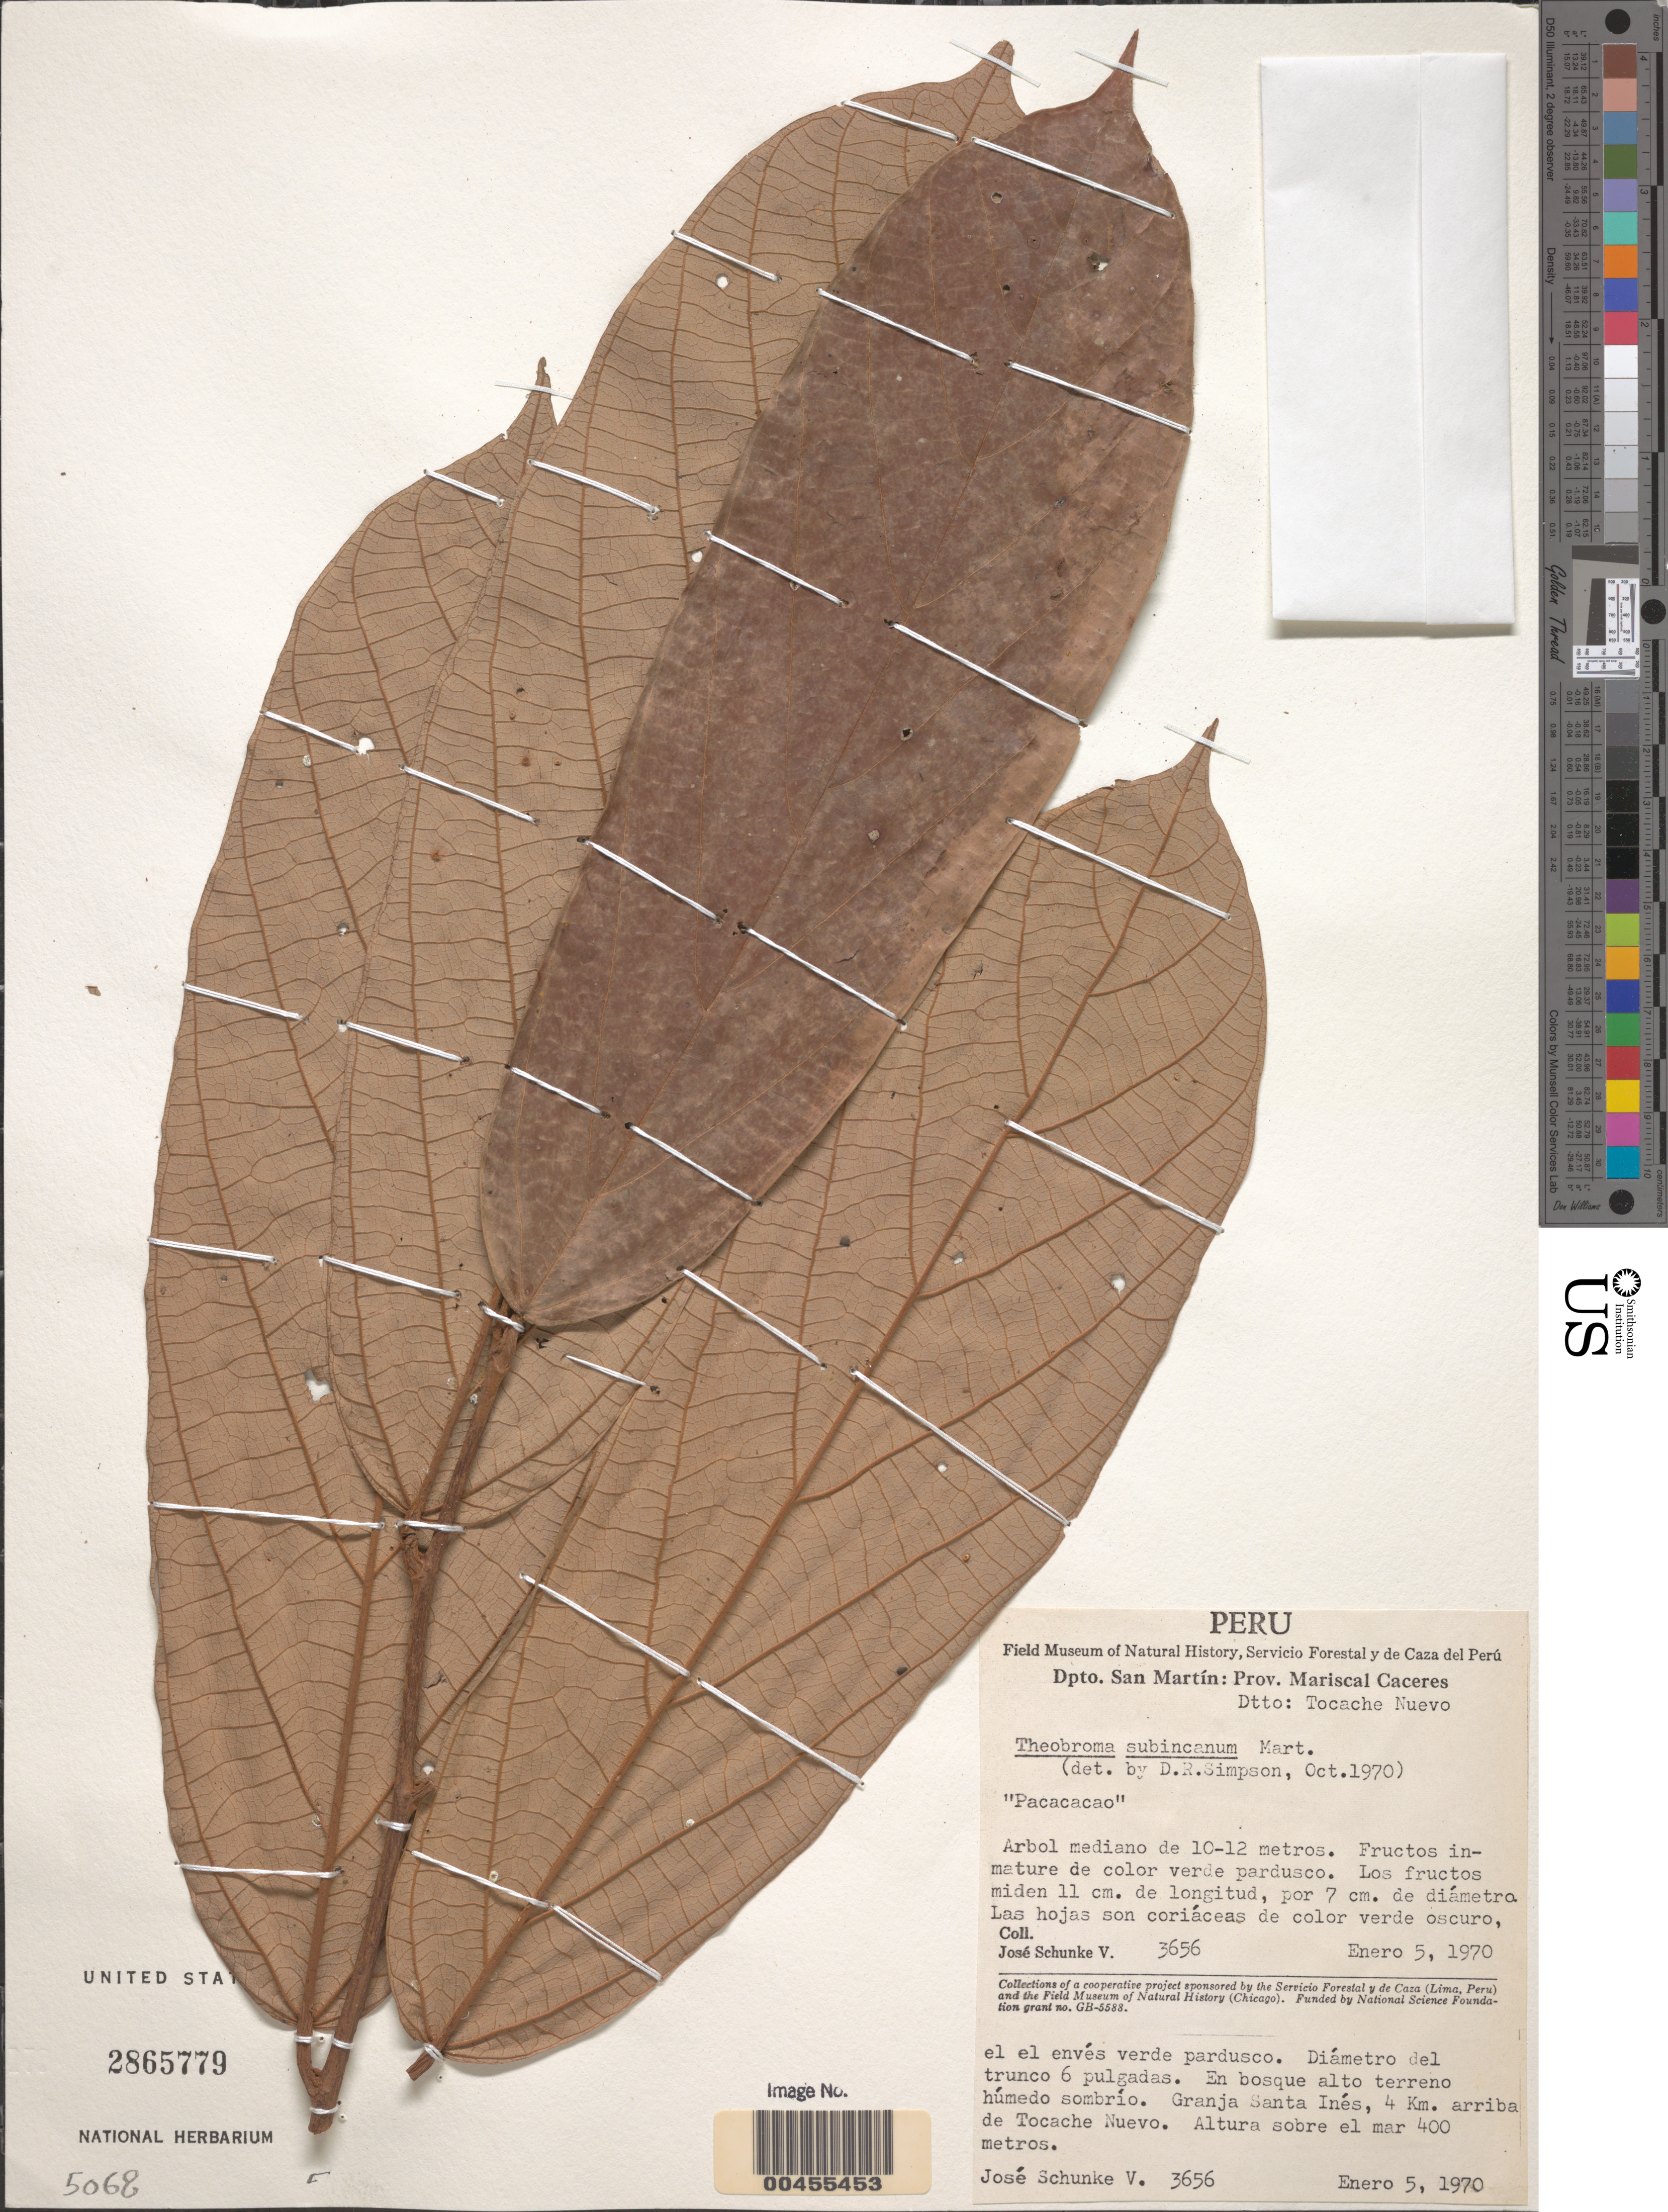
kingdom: Plantae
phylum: Tracheophyta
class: Magnoliopsida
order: Malvales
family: Malvaceae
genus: Theobroma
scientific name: Theobroma subincanum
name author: Mart.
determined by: Simpson, D. R.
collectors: J. Schunke Vigo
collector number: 3656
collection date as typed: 05 Jan 1970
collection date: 1970-01-05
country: Peru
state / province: San Martín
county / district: Mariscal Cáceres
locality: Granja Santa Inés, 4 km arriba de Tocache Nuevo. Tocache Nuevo Dtto.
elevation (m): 400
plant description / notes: Common name: Pacacacao; US, VEN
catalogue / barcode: US 2865779